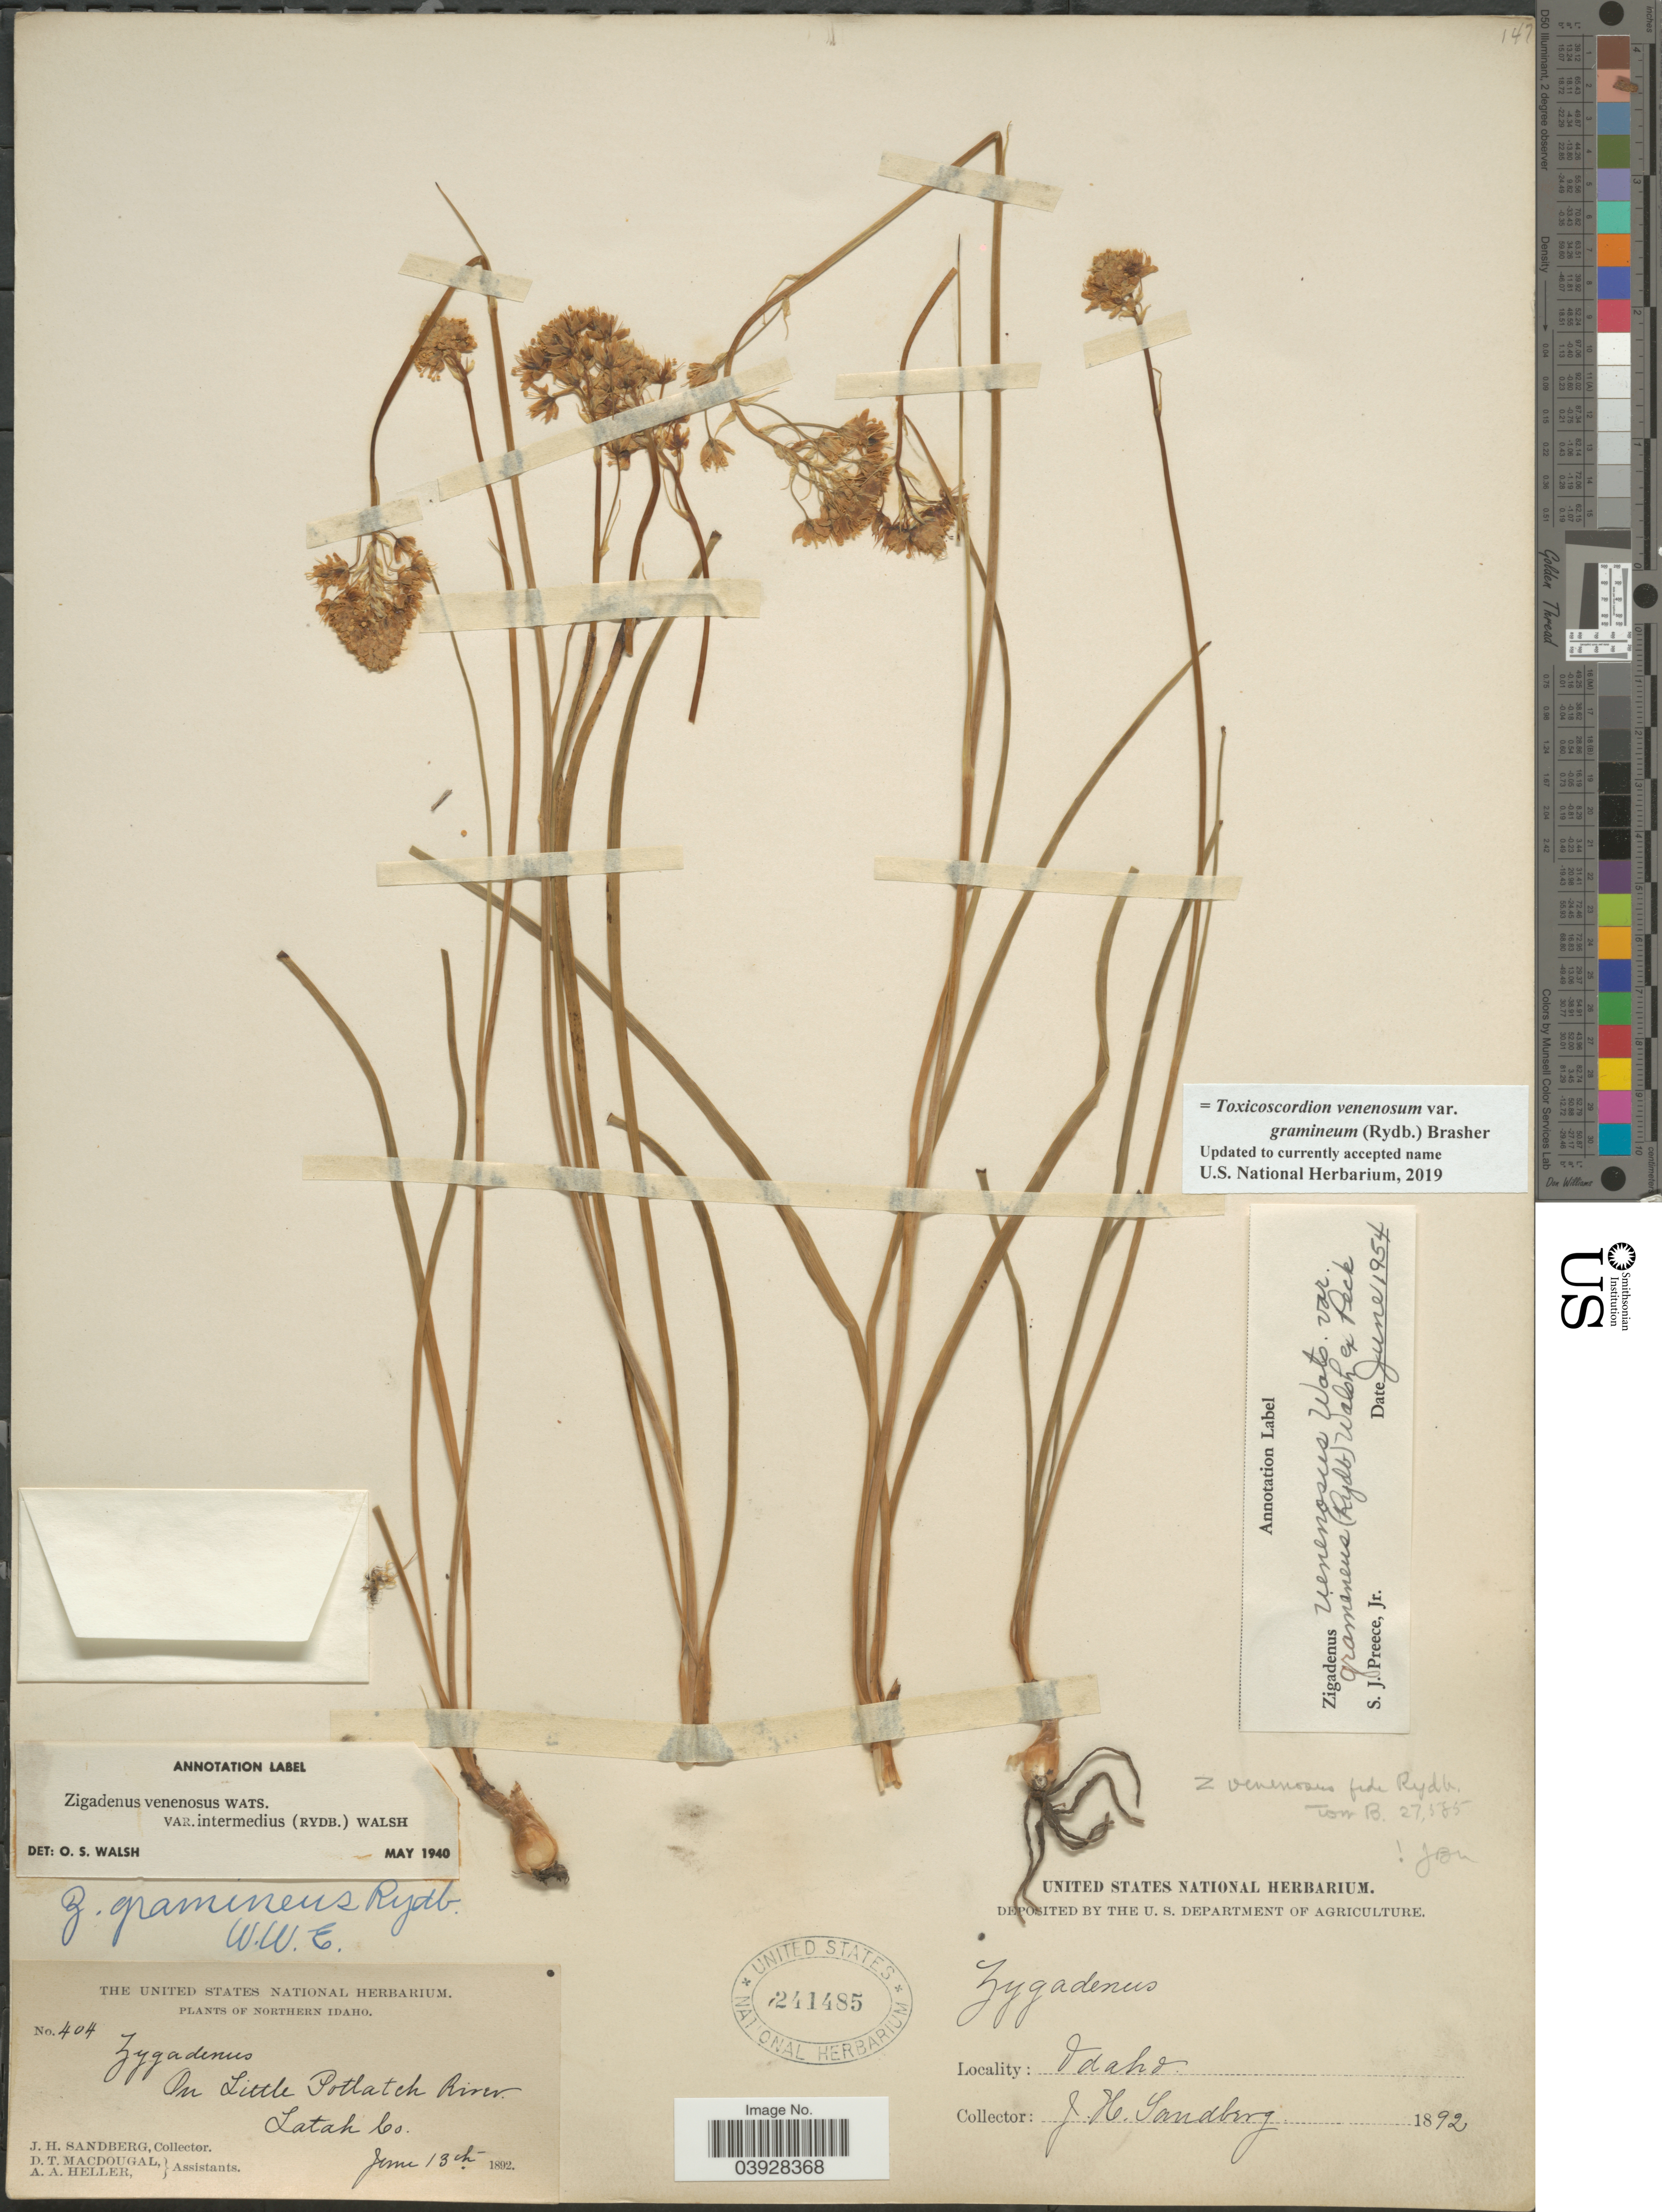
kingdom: Plantae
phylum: Tracheophyta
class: Liliopsida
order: Liliales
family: Melanthiaceae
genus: Toxicoscordion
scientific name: Toxicoscordion venenosum var. gramineum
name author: (Rydb.) Brasher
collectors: J. H. Sandberg, D. T. MacDougal & A. A. Heller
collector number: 404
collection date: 1892-06-13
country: United States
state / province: Idaho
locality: Northern Idaho. On Little Potlatch River. Latah Co.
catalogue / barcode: US 241485